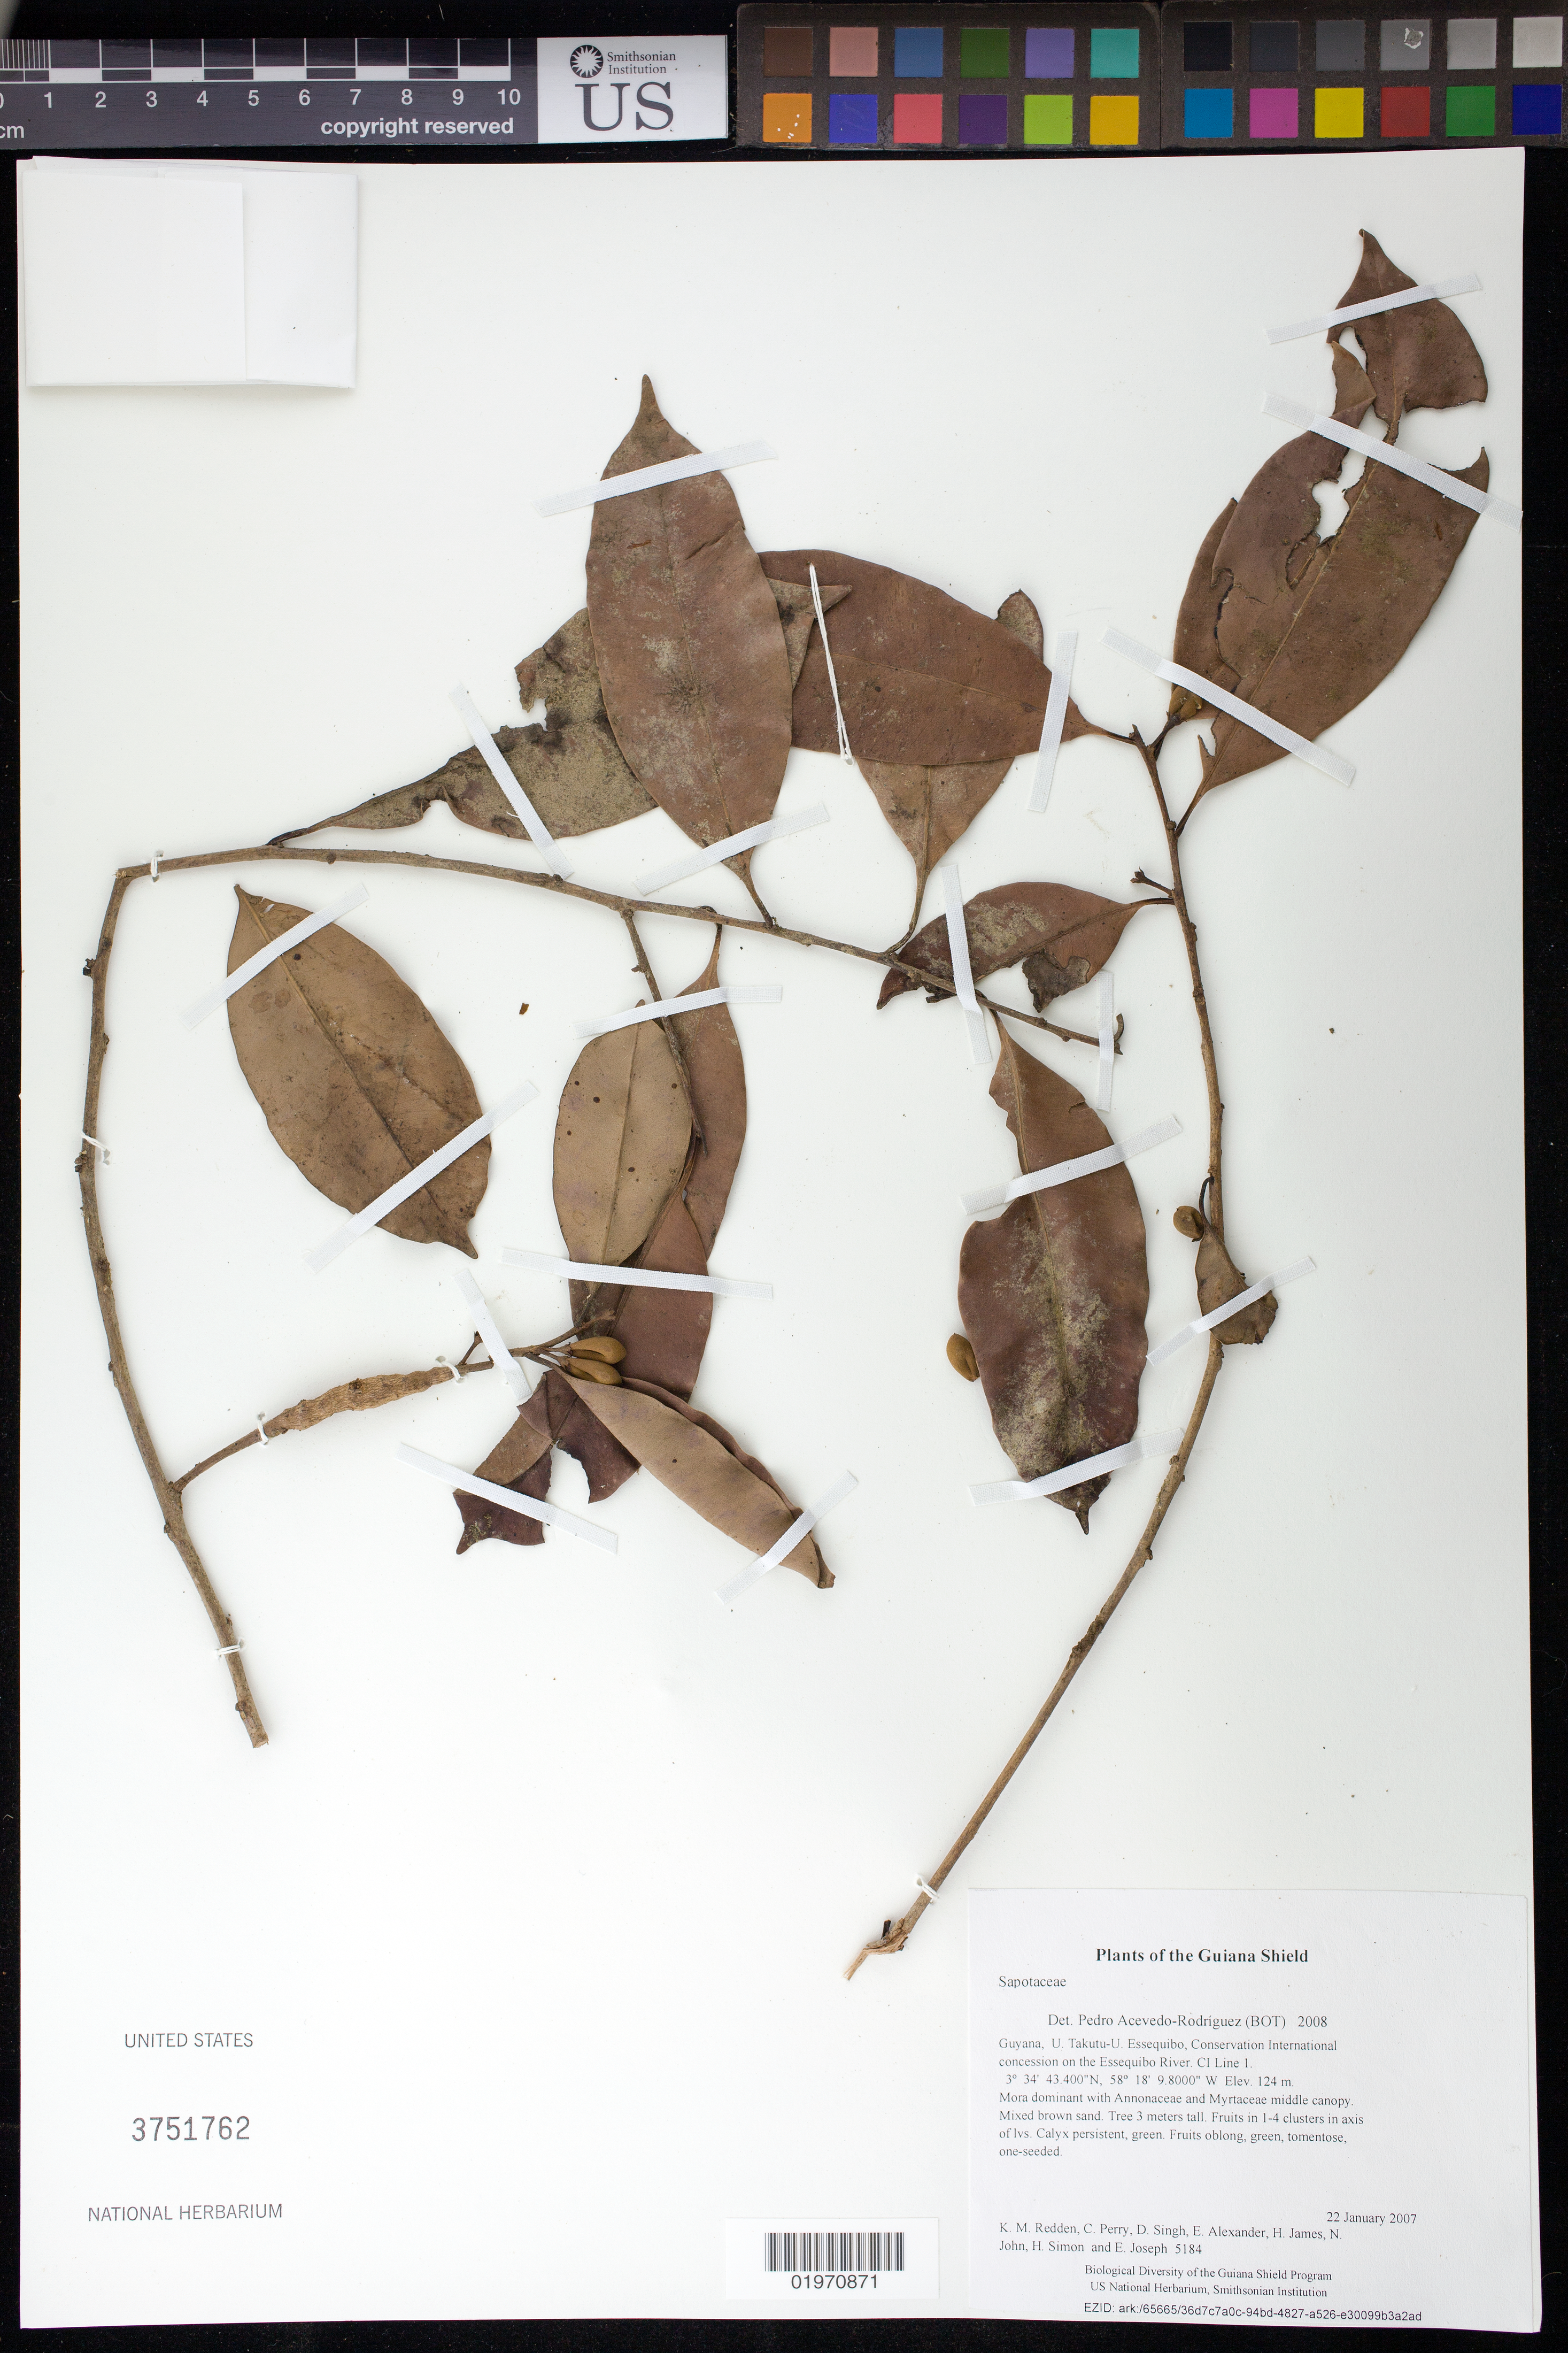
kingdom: Plantae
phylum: Tracheophyta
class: Magnoliopsida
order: Ericales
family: Sapotaceae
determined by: Acevedo-Rodríguez, P., (BOT), Smithsonian Institution - National Museum of Natural History (UNITED STATES)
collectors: K. M. Redden, C. Perry, D. Singh, E. Alexander, H. James, N. John, H. Simon & E. Joseph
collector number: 5184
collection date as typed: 22 January 2007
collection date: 2007-01-22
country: Guyana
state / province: U. Takutu-U. Essequibo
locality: Conservation International concession on the Essequibo River. CI Line 1.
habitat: Mora dominant with Annonaceae and Myrtaceae middle canopy. Mixed brown sand.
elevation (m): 124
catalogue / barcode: US 3751762